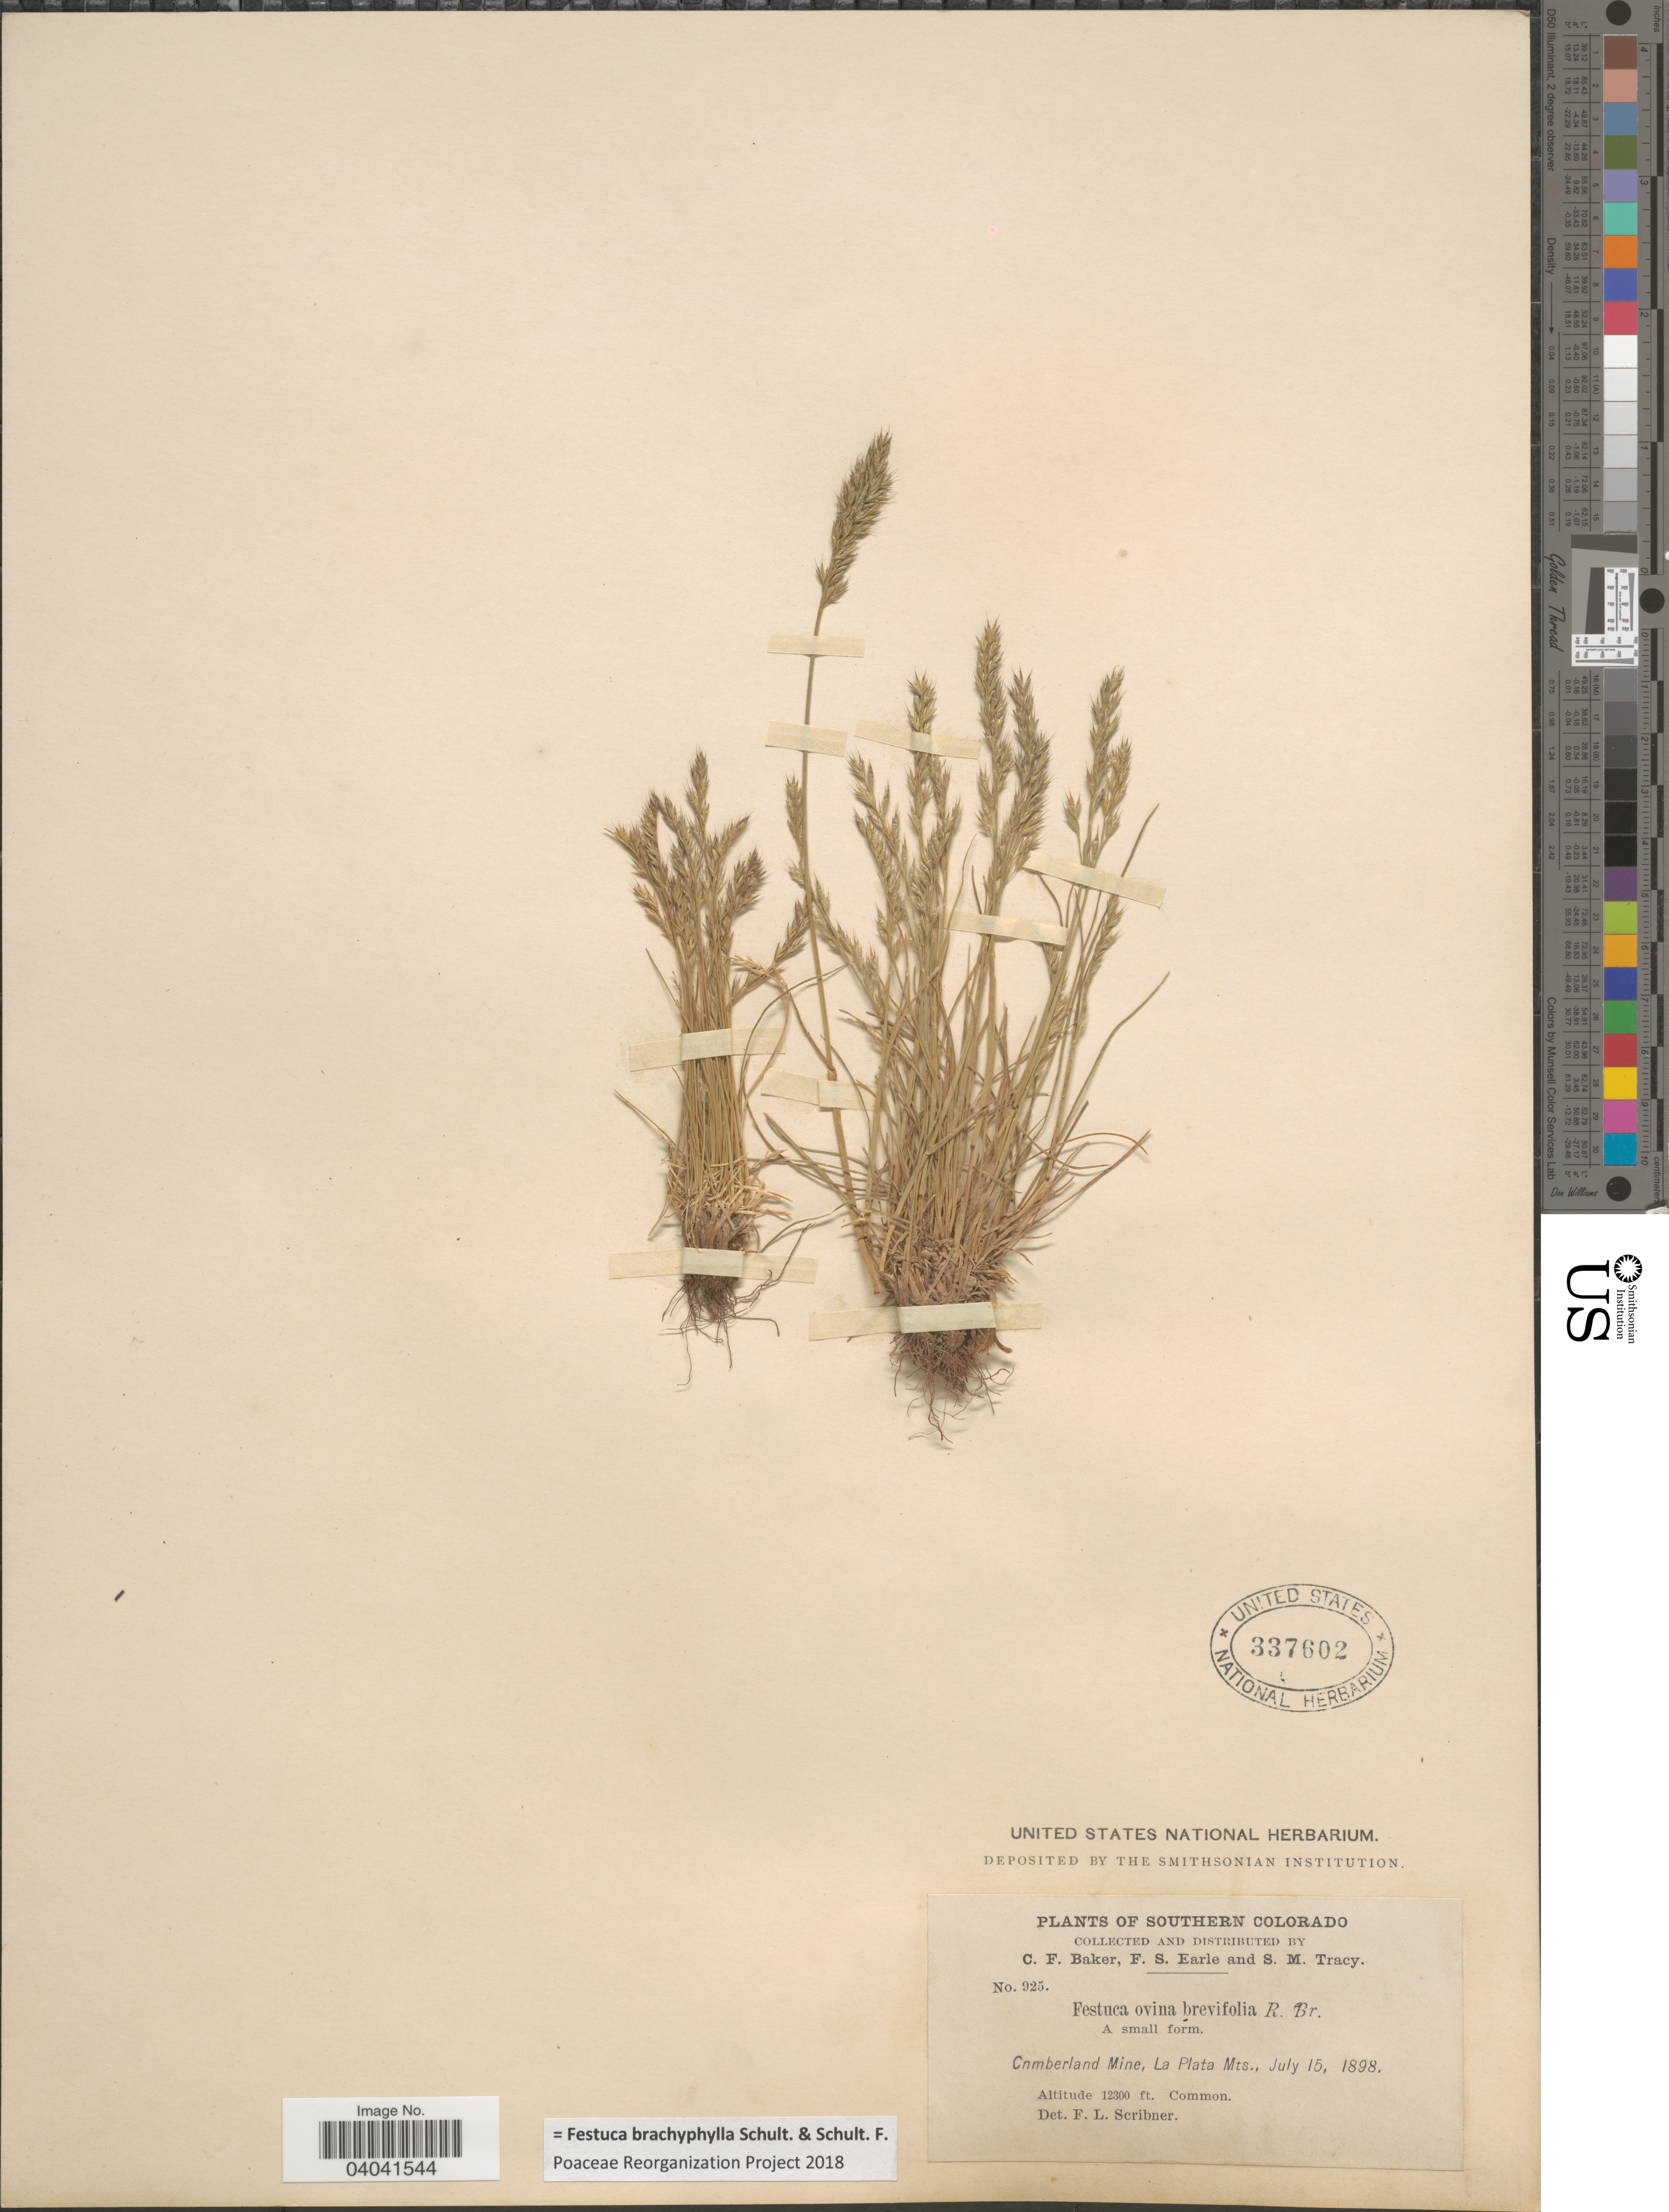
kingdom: Plantae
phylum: Tracheophyta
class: Liliopsida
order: Poales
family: Poaceae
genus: Festuca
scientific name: Festuca brachyphylla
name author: Schult. & Schult. f.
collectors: C. F. Baker, F. S. Earle & S. M. Tracy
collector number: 925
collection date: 1898-07-15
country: United States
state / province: Colorado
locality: Southern Colorado. Cnmberland Mine, La Plata Mts.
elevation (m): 3749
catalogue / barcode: US 337602